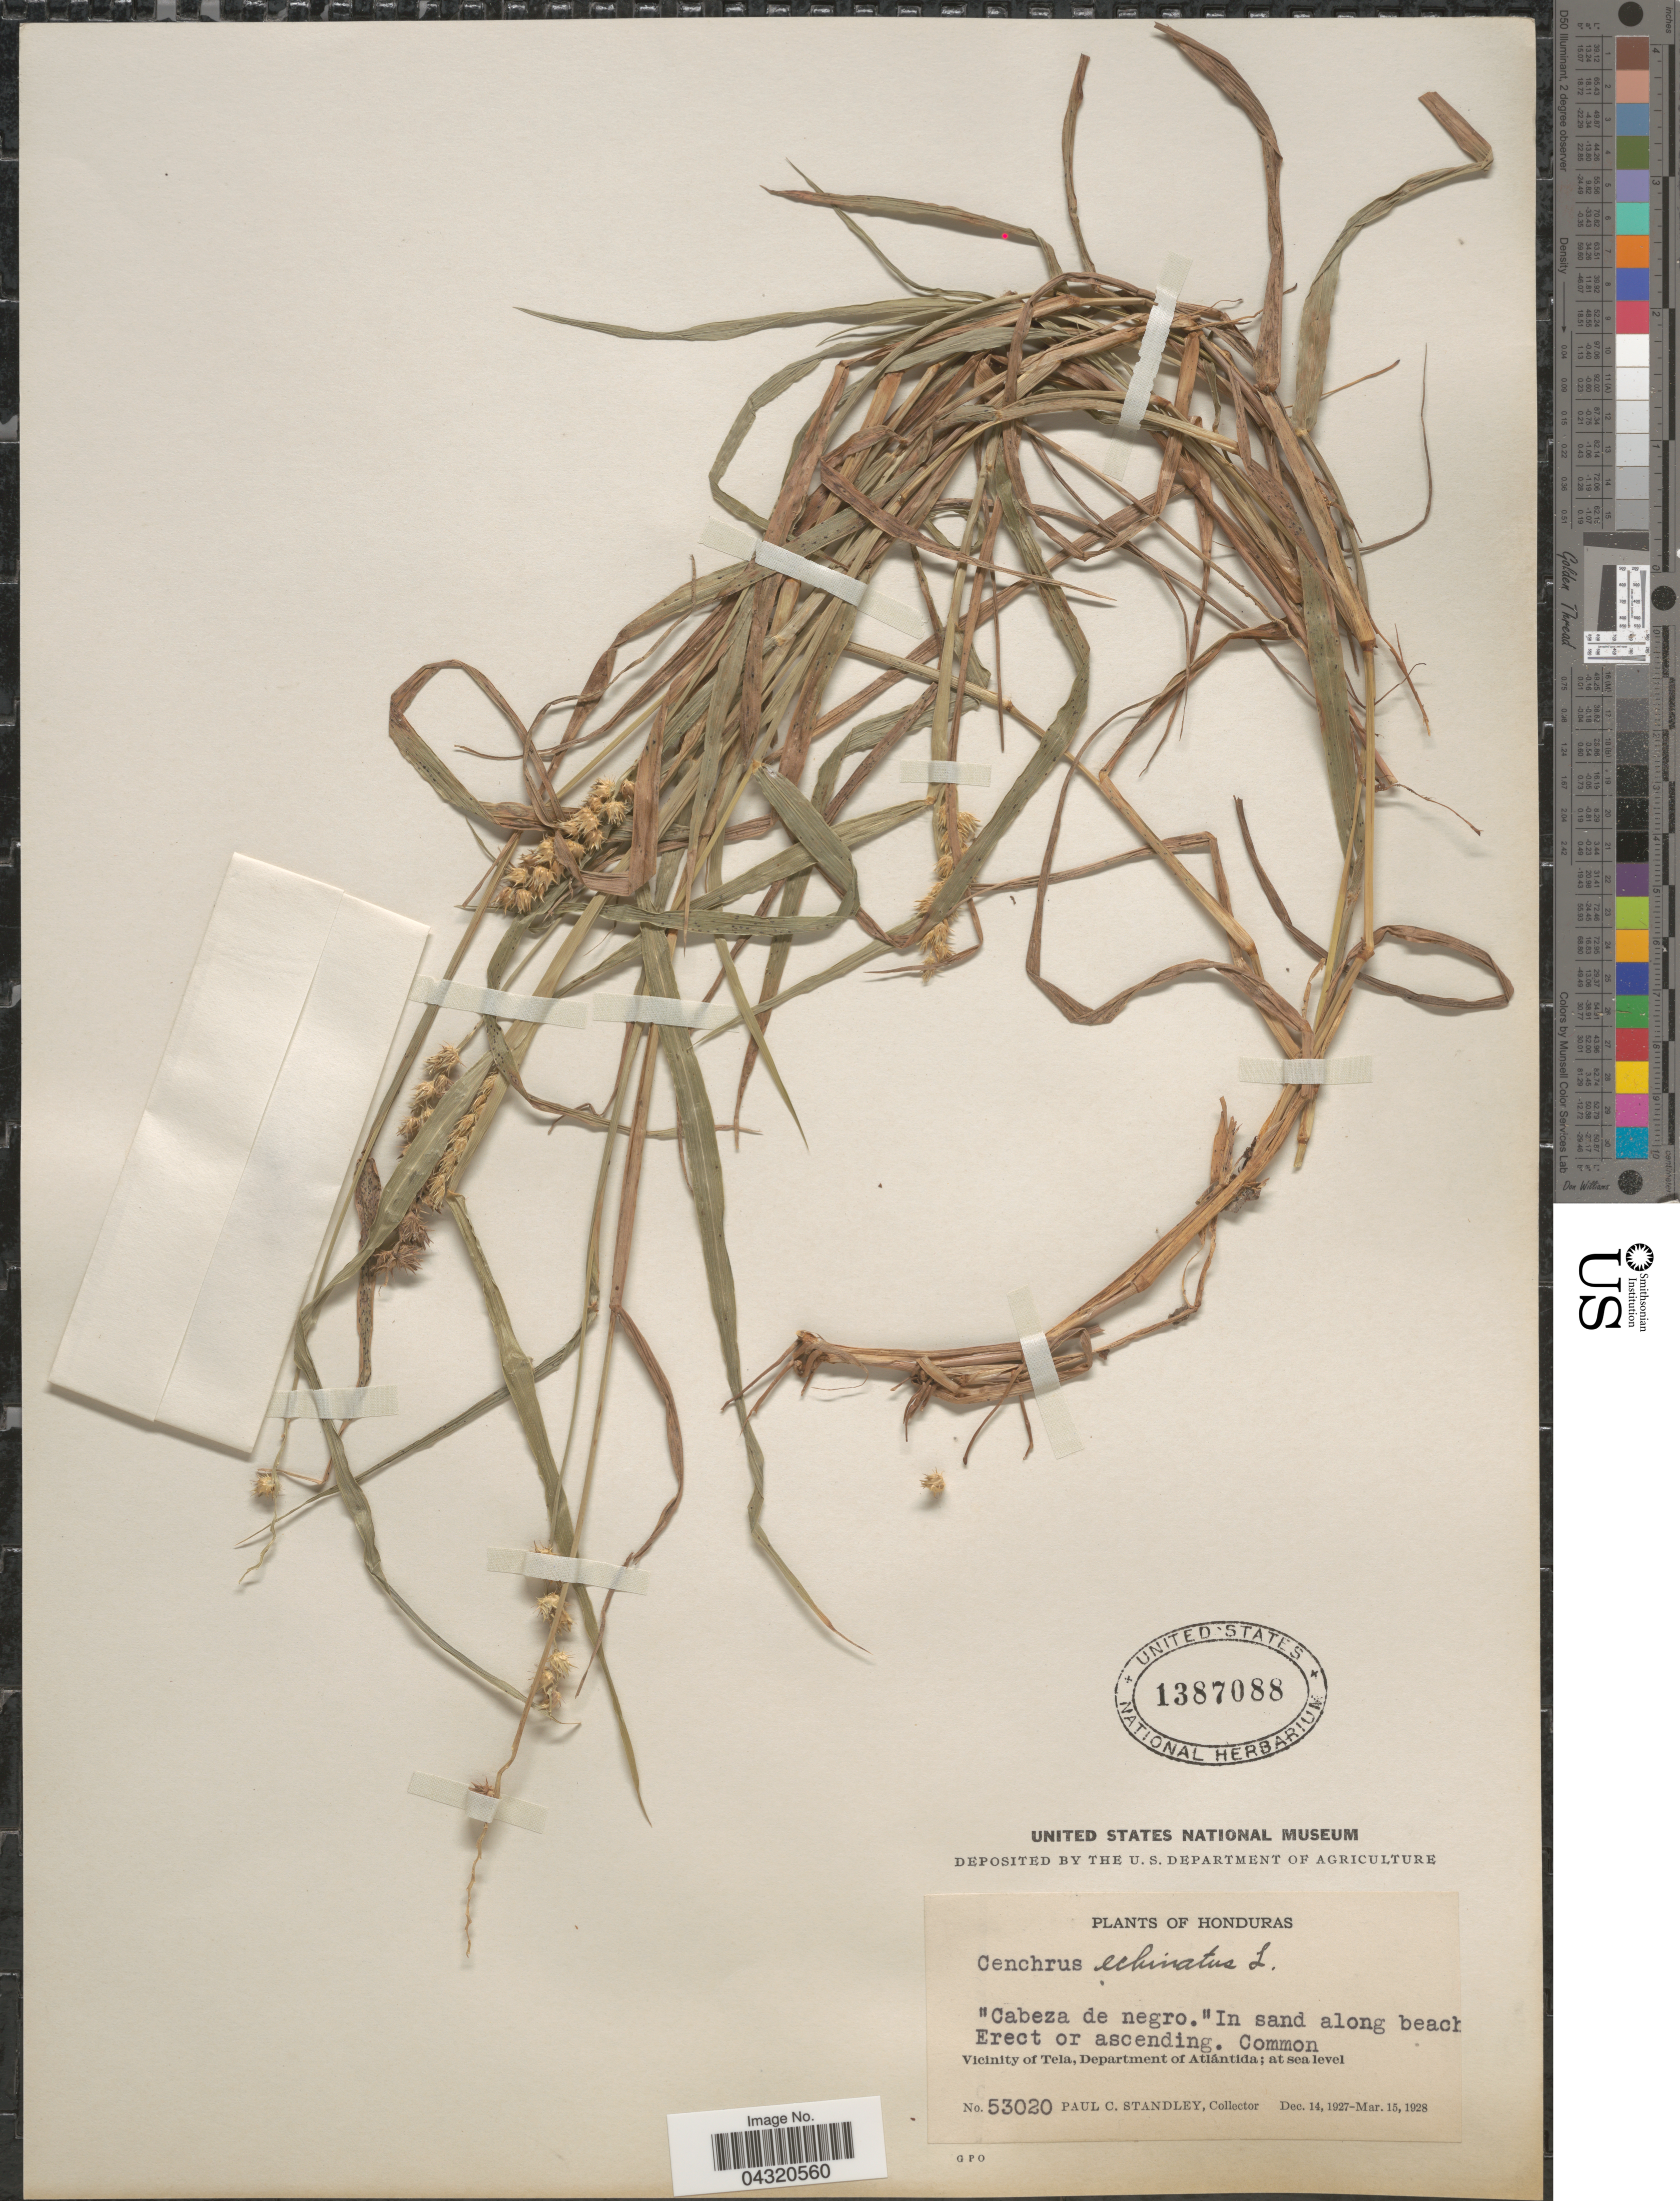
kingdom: Plantae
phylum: Tracheophyta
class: Liliopsida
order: Poales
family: Poaceae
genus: Cenchrus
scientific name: Cenchrus echinatus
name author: L.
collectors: P. C. Standley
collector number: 53020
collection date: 1927-12-14/1928-03-15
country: Honduras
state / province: Atlantida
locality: Vicinity of Tela, Department of Atlántida.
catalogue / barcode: US 1387088